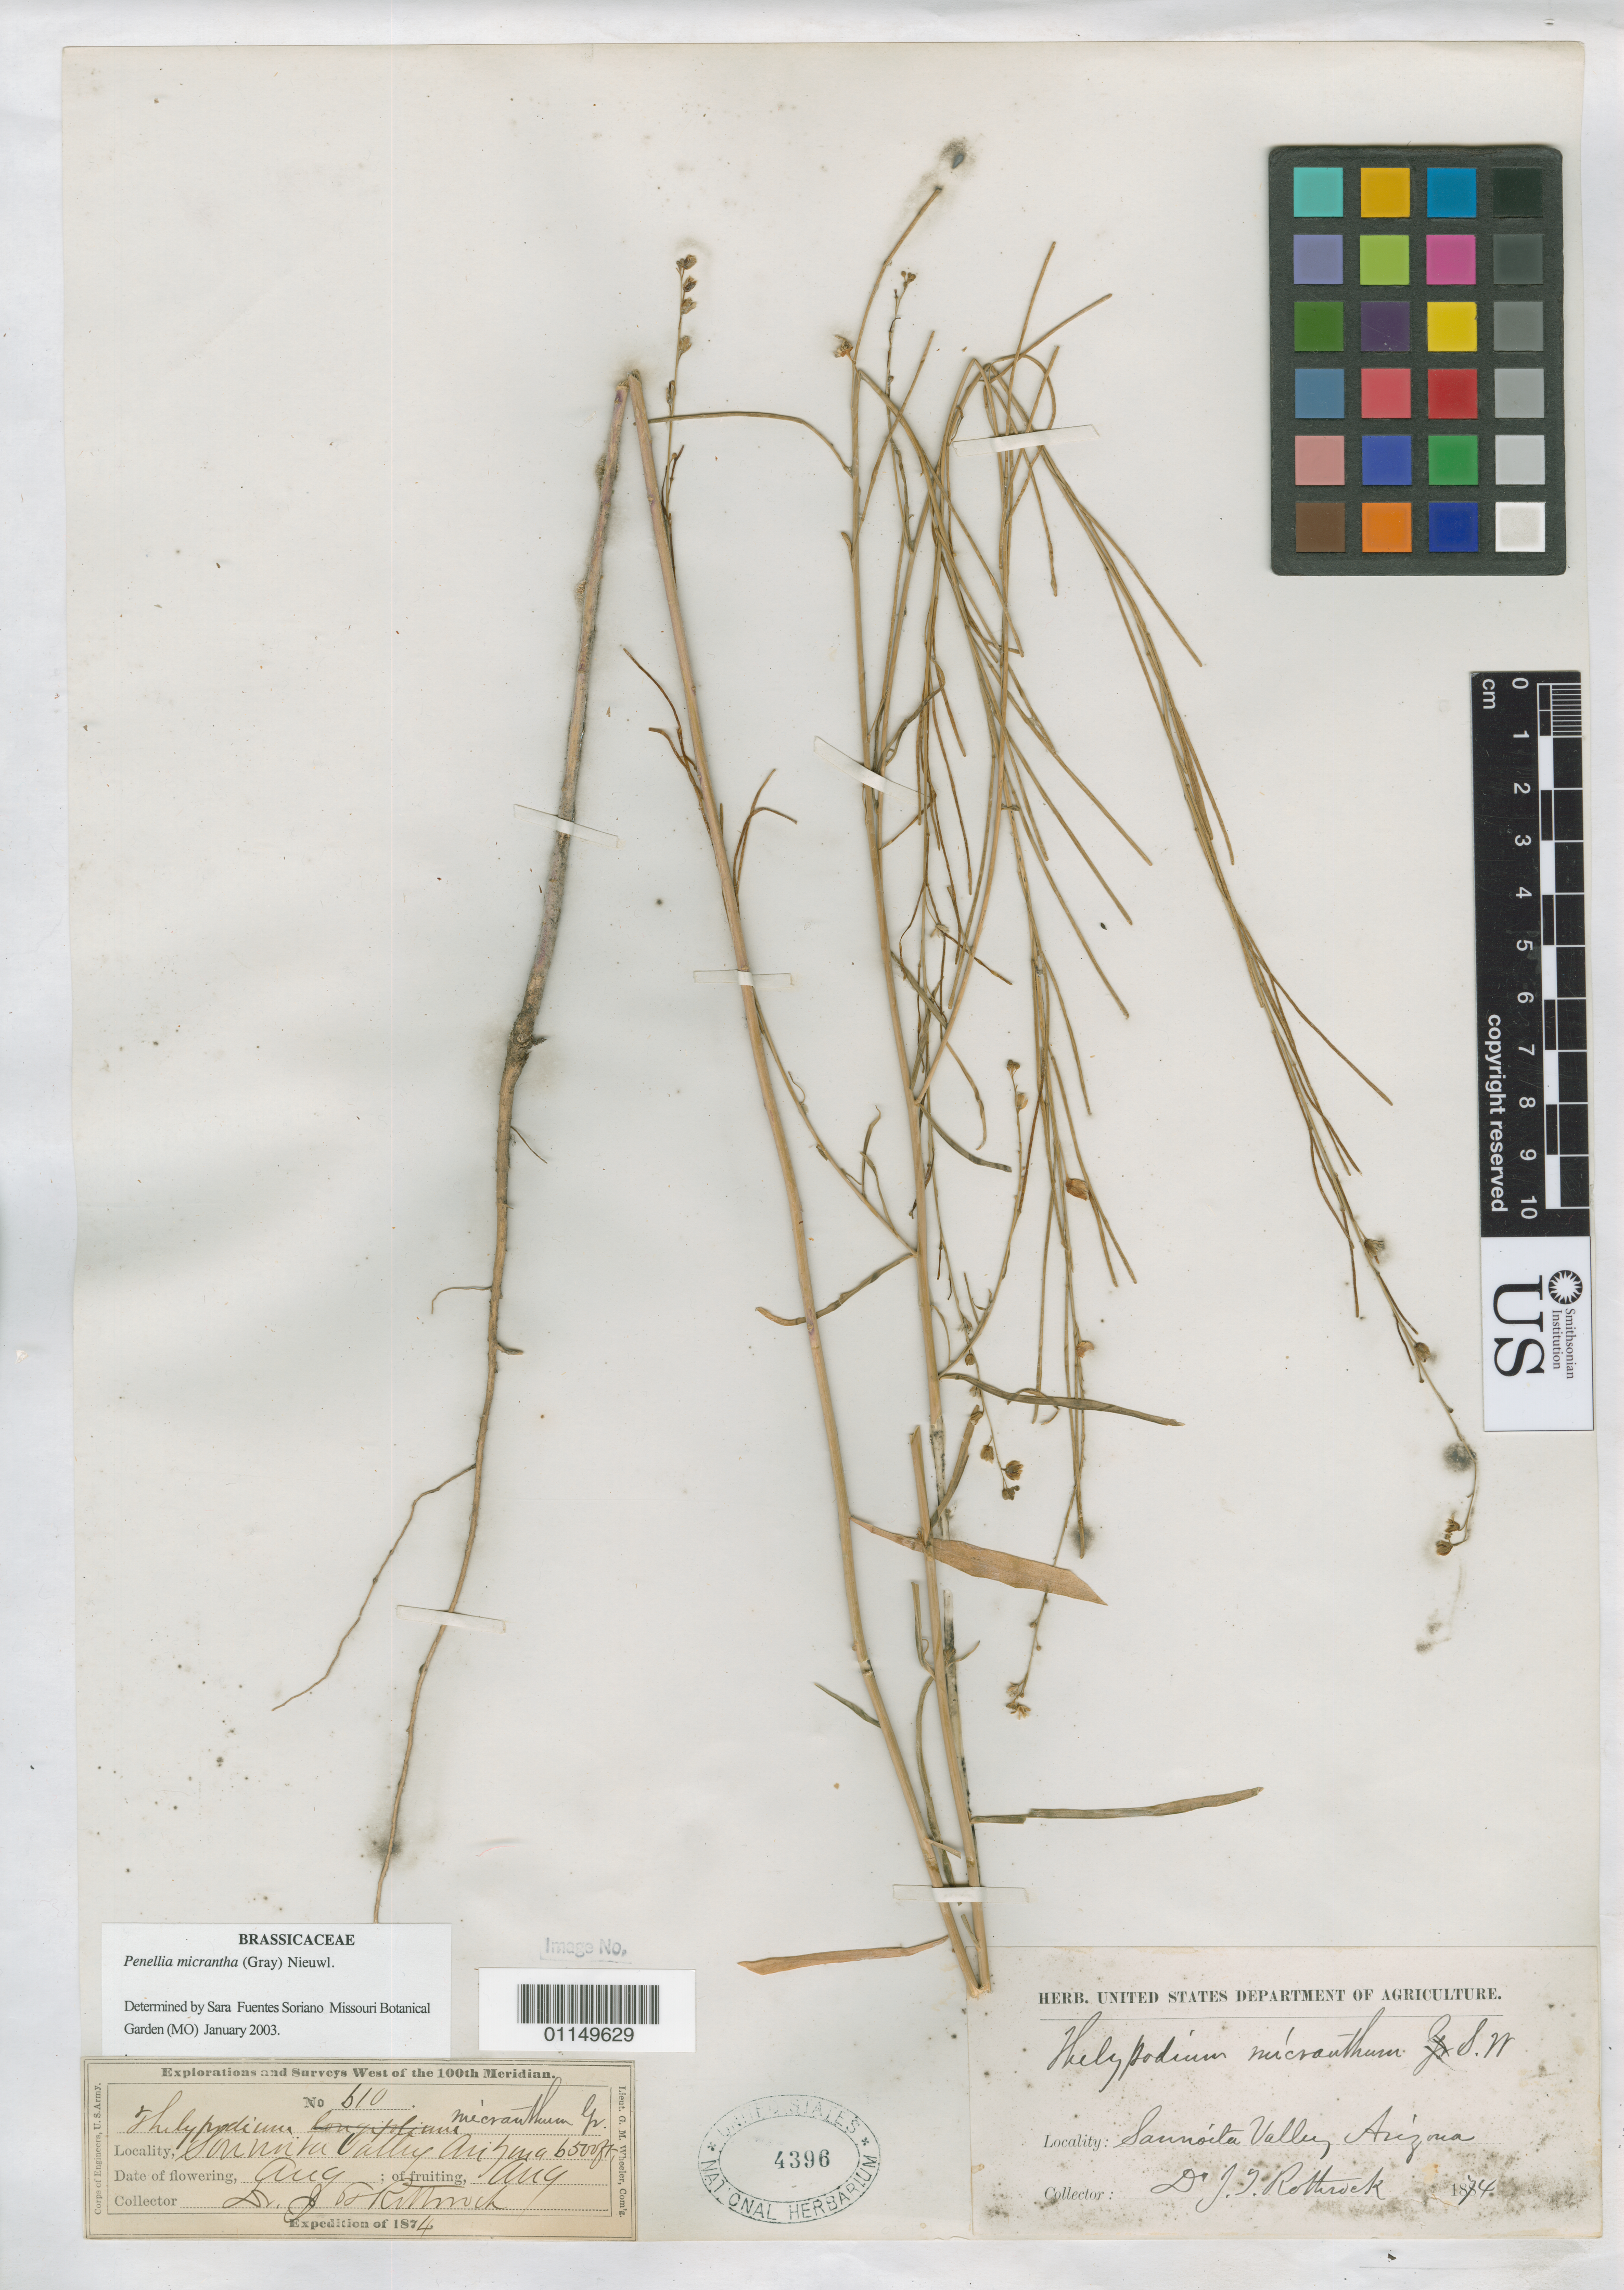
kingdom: Plantae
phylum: Tracheophyta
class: Magnoliopsida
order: Brassicales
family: Brassicaceae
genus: Pennellia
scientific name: Pennellia micrantha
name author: (A. Gray) Nieuwl.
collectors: J. T. Rothrock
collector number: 610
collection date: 1874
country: United States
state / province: Arizona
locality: Sonoita Valley.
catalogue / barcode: US 4400